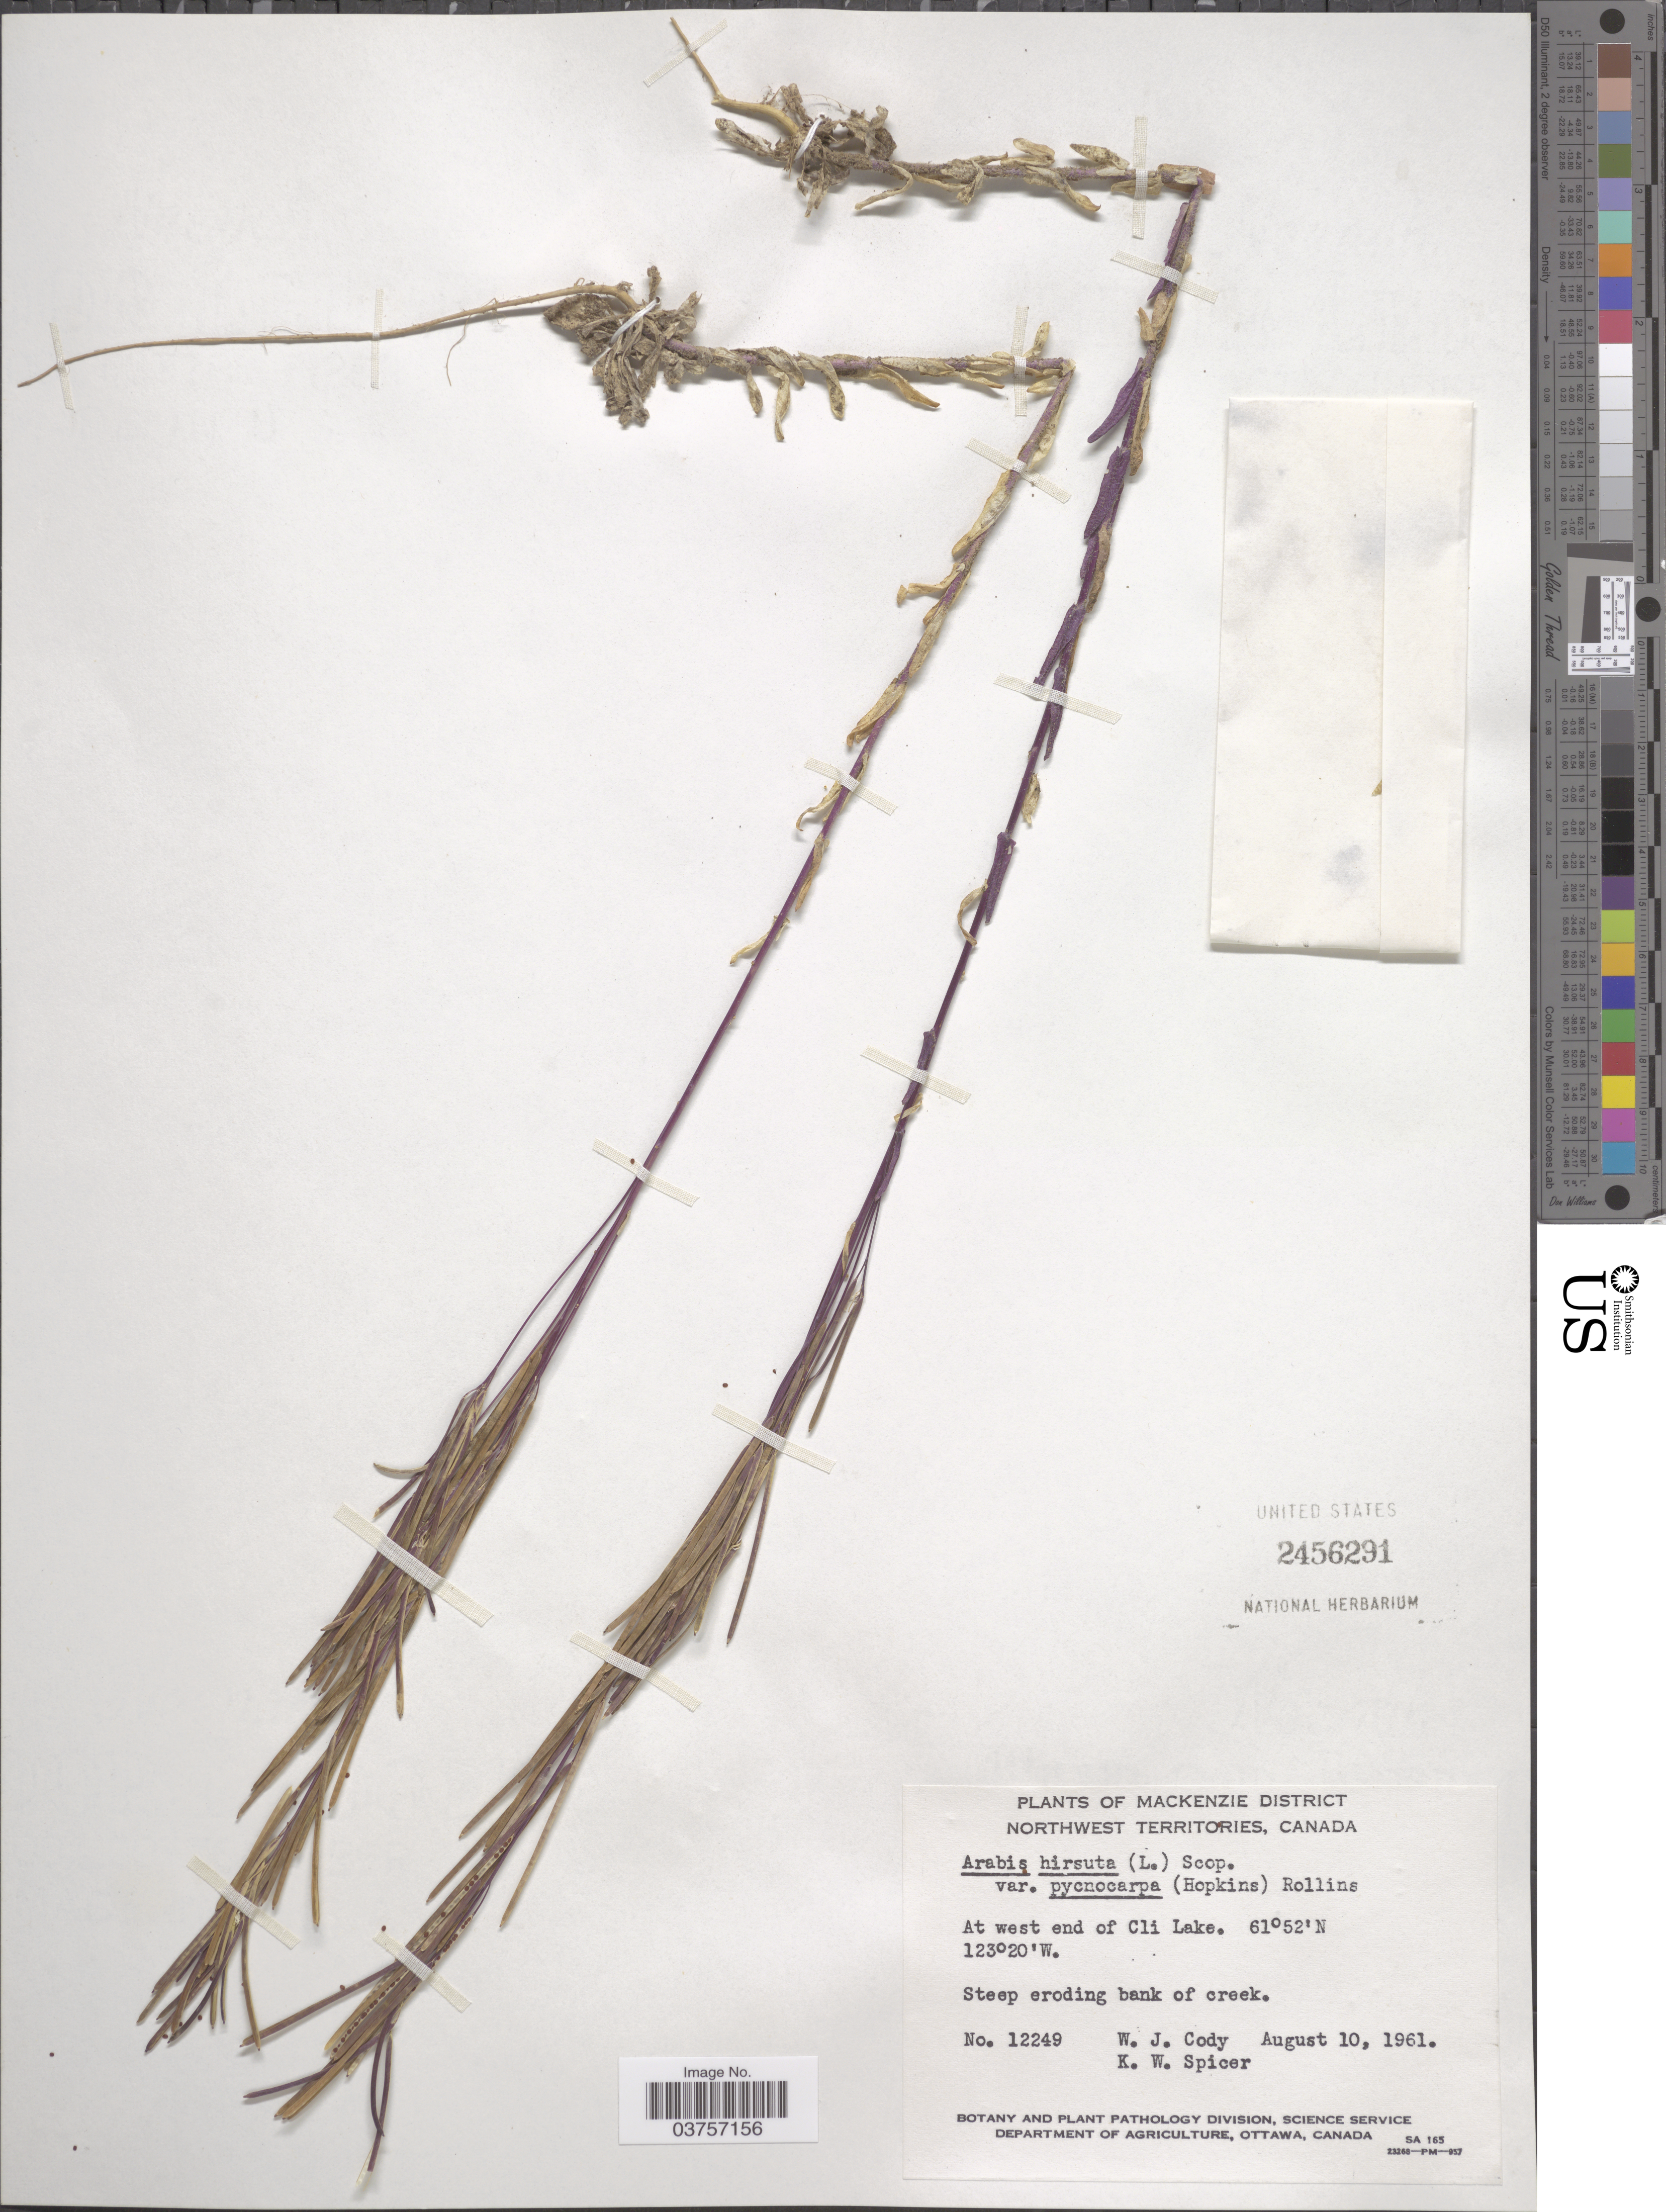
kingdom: Plantae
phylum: Tracheophyta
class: Magnoliopsida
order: Brassicales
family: Brassicaceae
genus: Arabis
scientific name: Arabis hirsuta var. pycnocarpa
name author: M. Hopkins & Rollins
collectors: W. Cody & K. Spicer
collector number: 12249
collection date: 1961-08-10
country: Canada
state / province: Northwest Territories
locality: Mackenzie District. At west end of Cli Lake.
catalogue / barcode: US 2456291